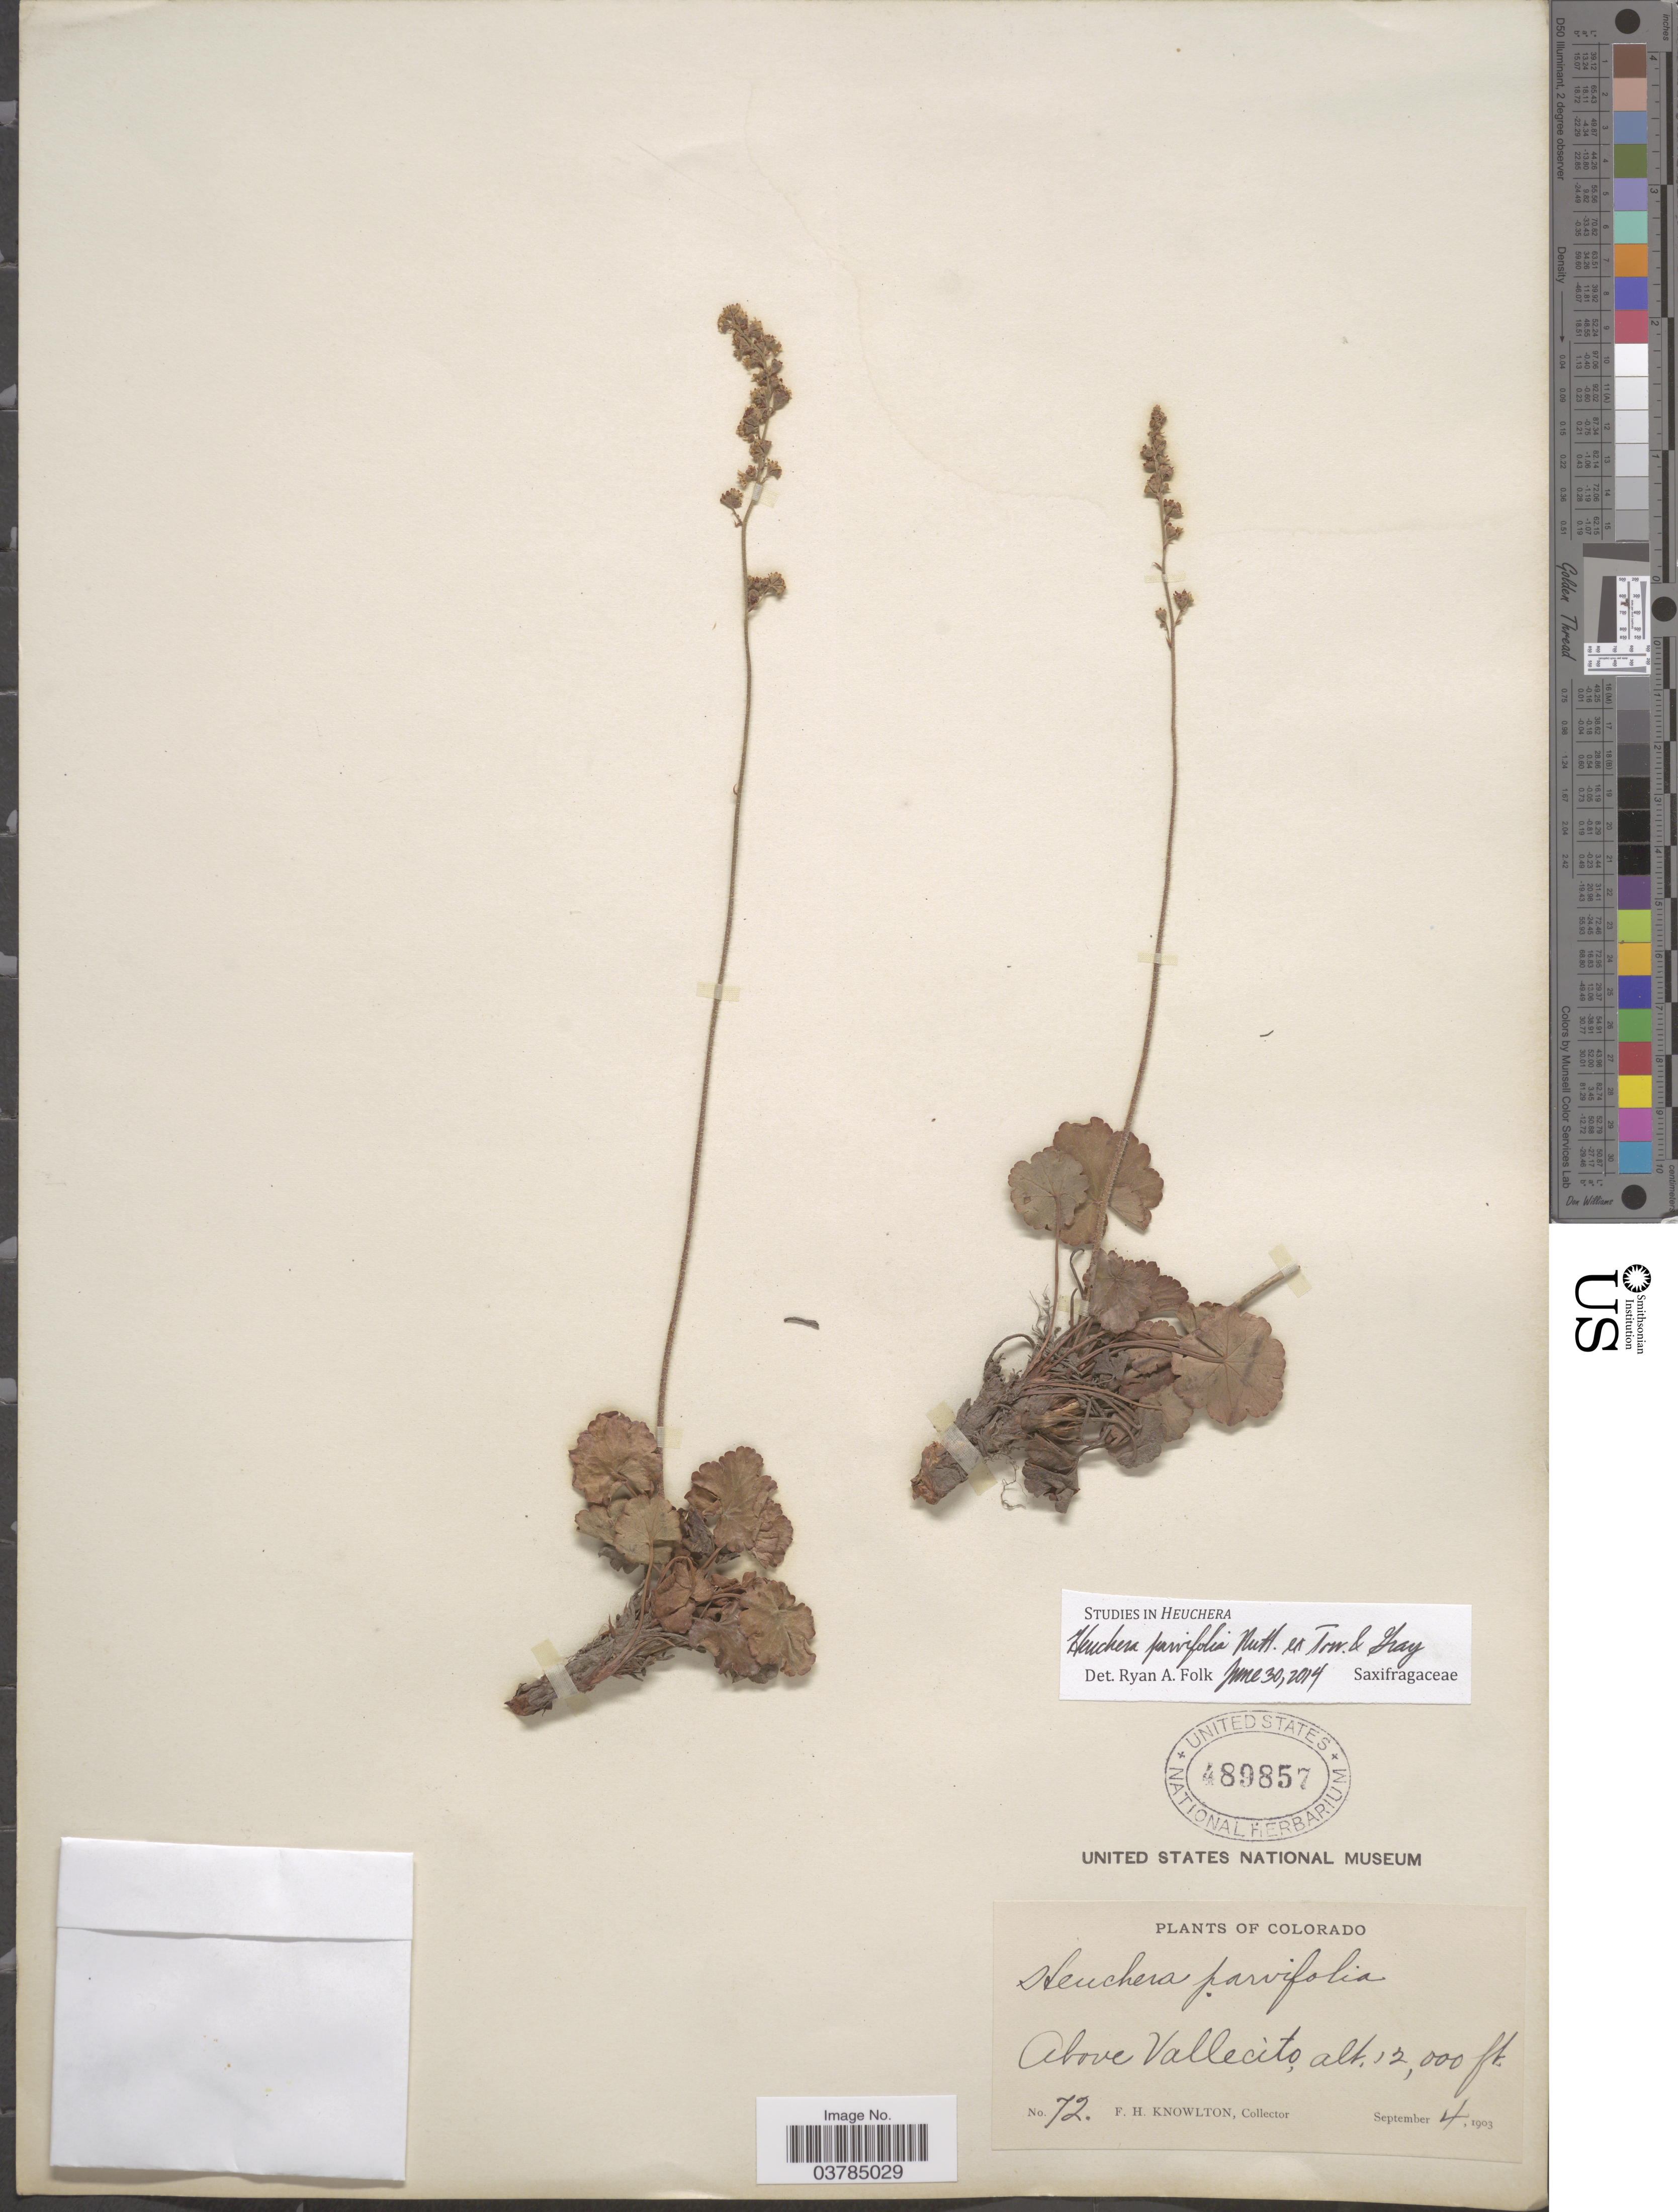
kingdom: Plantae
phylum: Tracheophyta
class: Magnoliopsida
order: Saxifragales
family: Saxifragaceae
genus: Heuchera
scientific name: Heuchera parvifolia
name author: Nutt.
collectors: F. H. Knowlton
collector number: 72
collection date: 1903-09-04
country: United States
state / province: Colorado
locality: Above Vallecito.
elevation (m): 3658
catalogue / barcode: US 489857